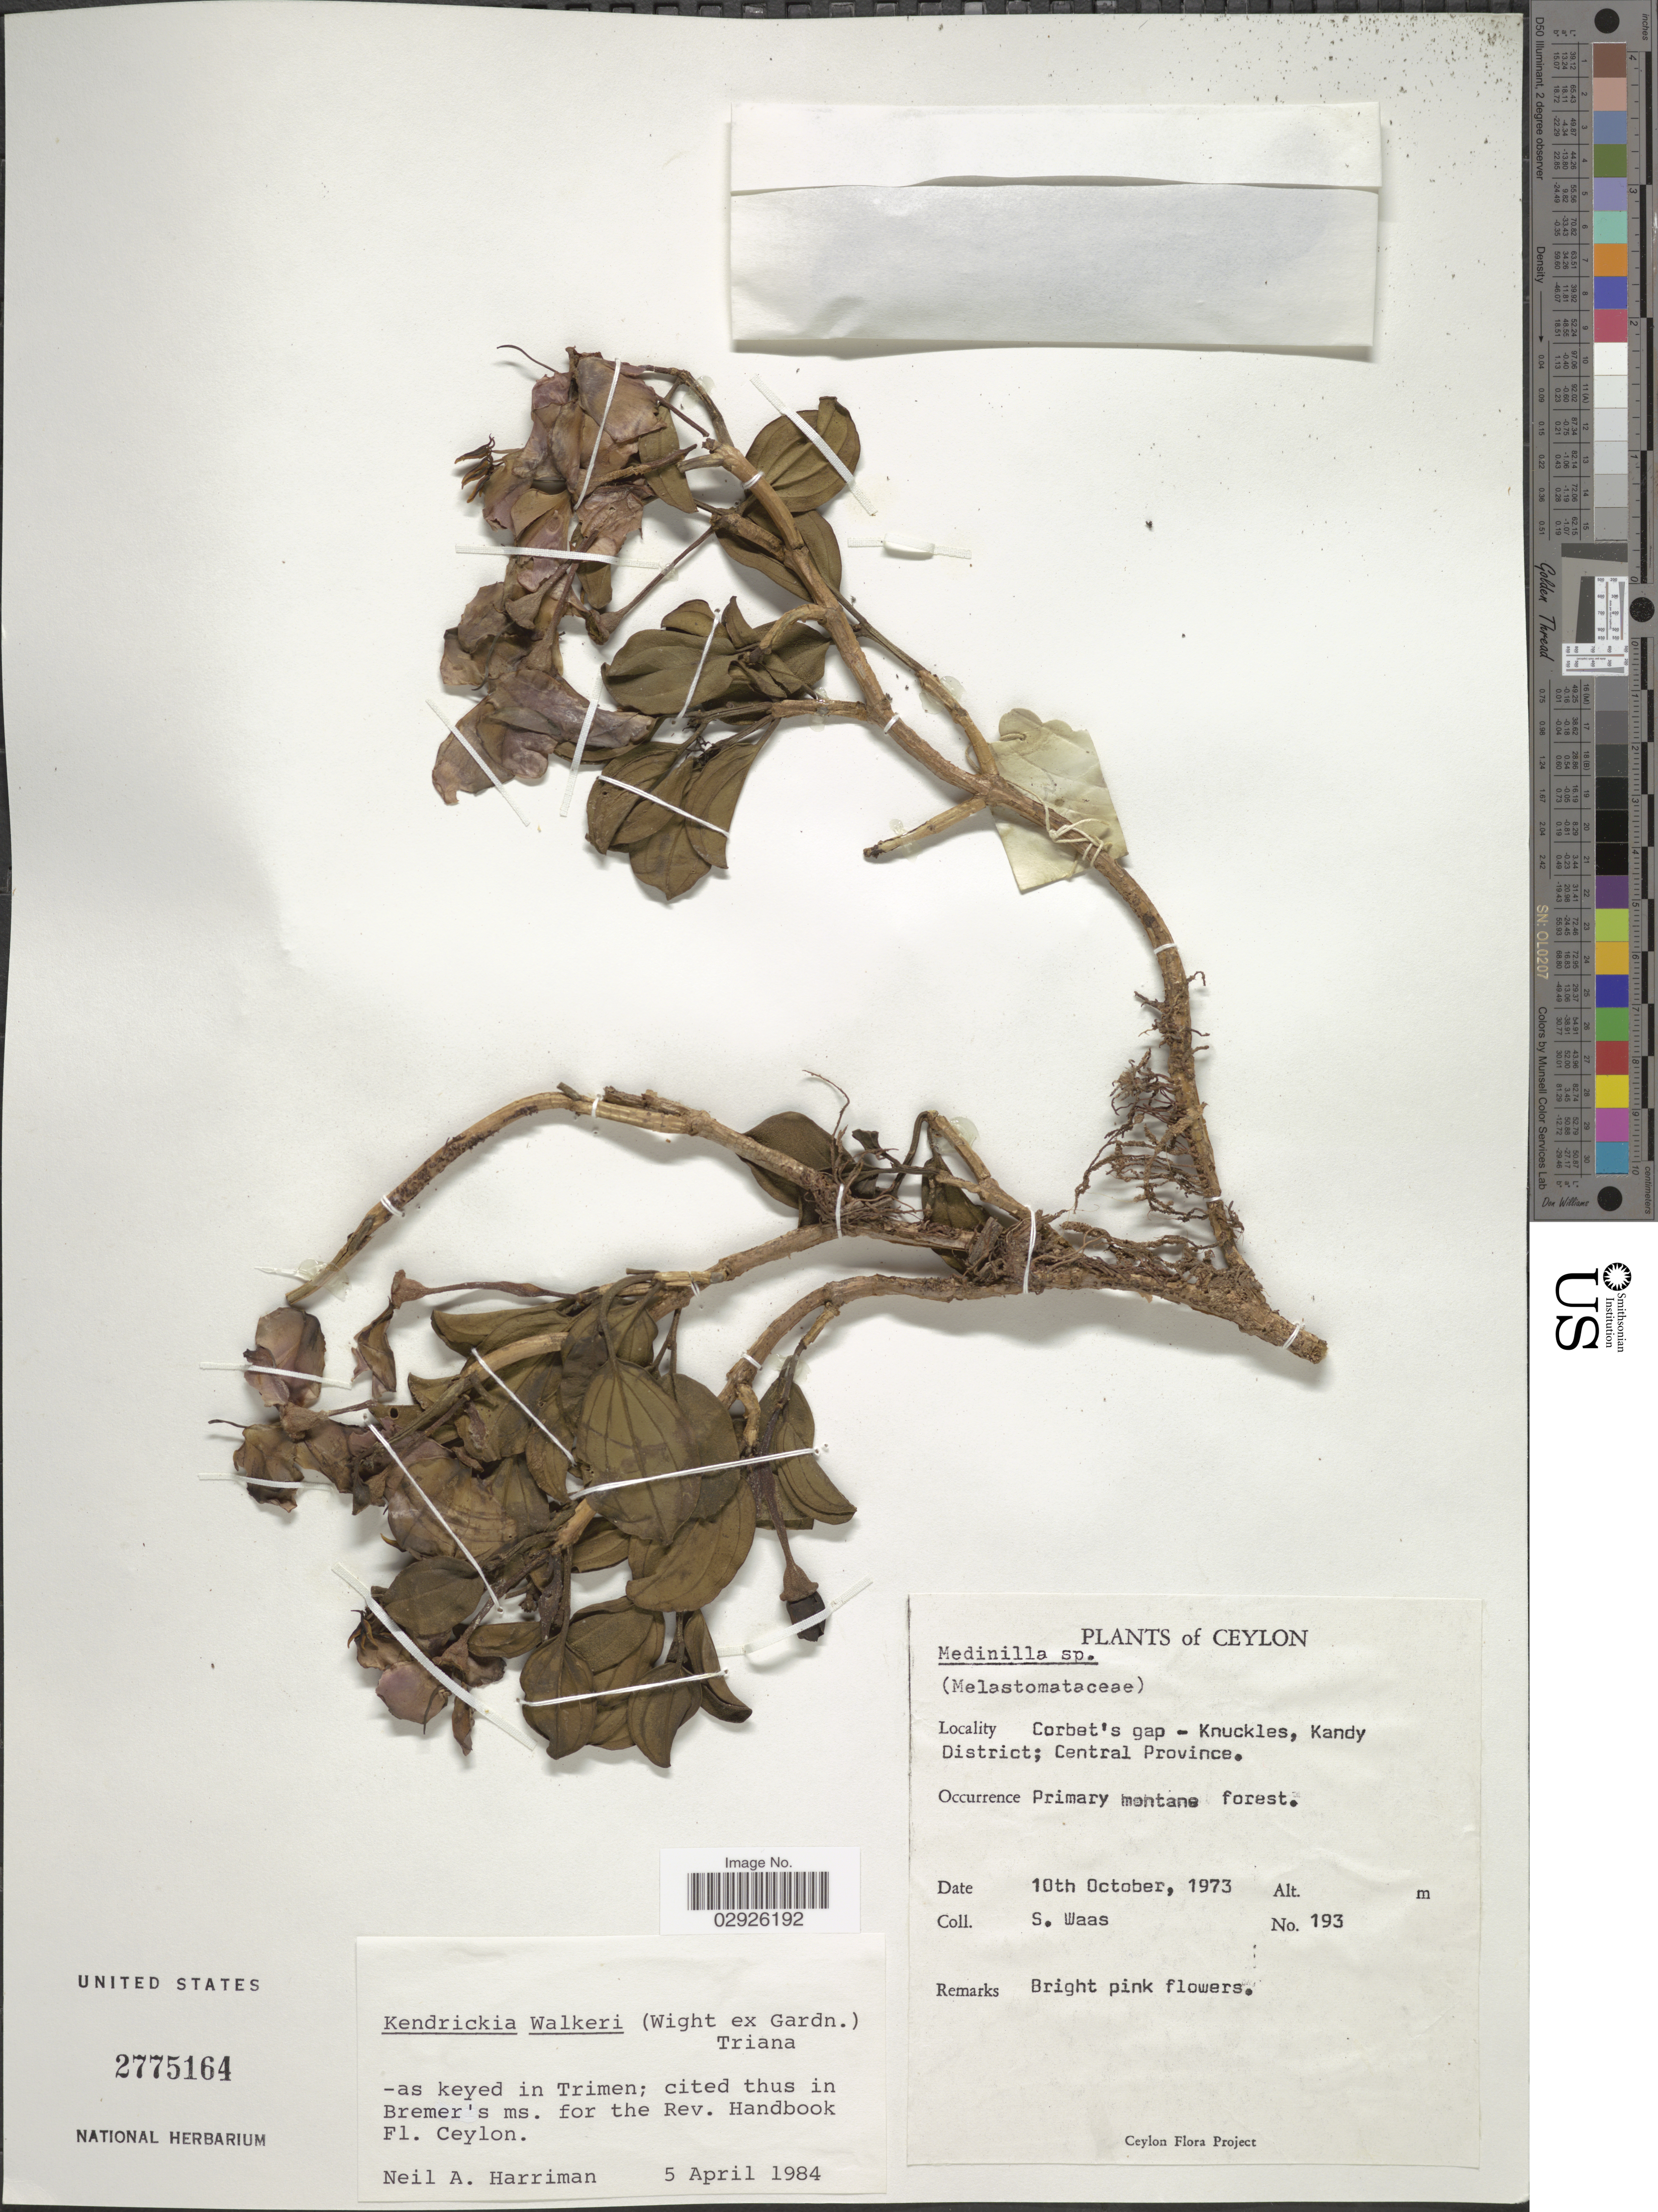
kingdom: Plantae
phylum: Tracheophyta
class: Magnoliopsida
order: Myrtales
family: Melastomataceae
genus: Kendrickia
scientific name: Kendrickia walkeri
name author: Hook. f.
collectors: S. Waas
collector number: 193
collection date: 1973-10-10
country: Sri Lanka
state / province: Central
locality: Ceylon. Corbet's gap - Knuckles, Kandy District.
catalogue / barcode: US 2775164